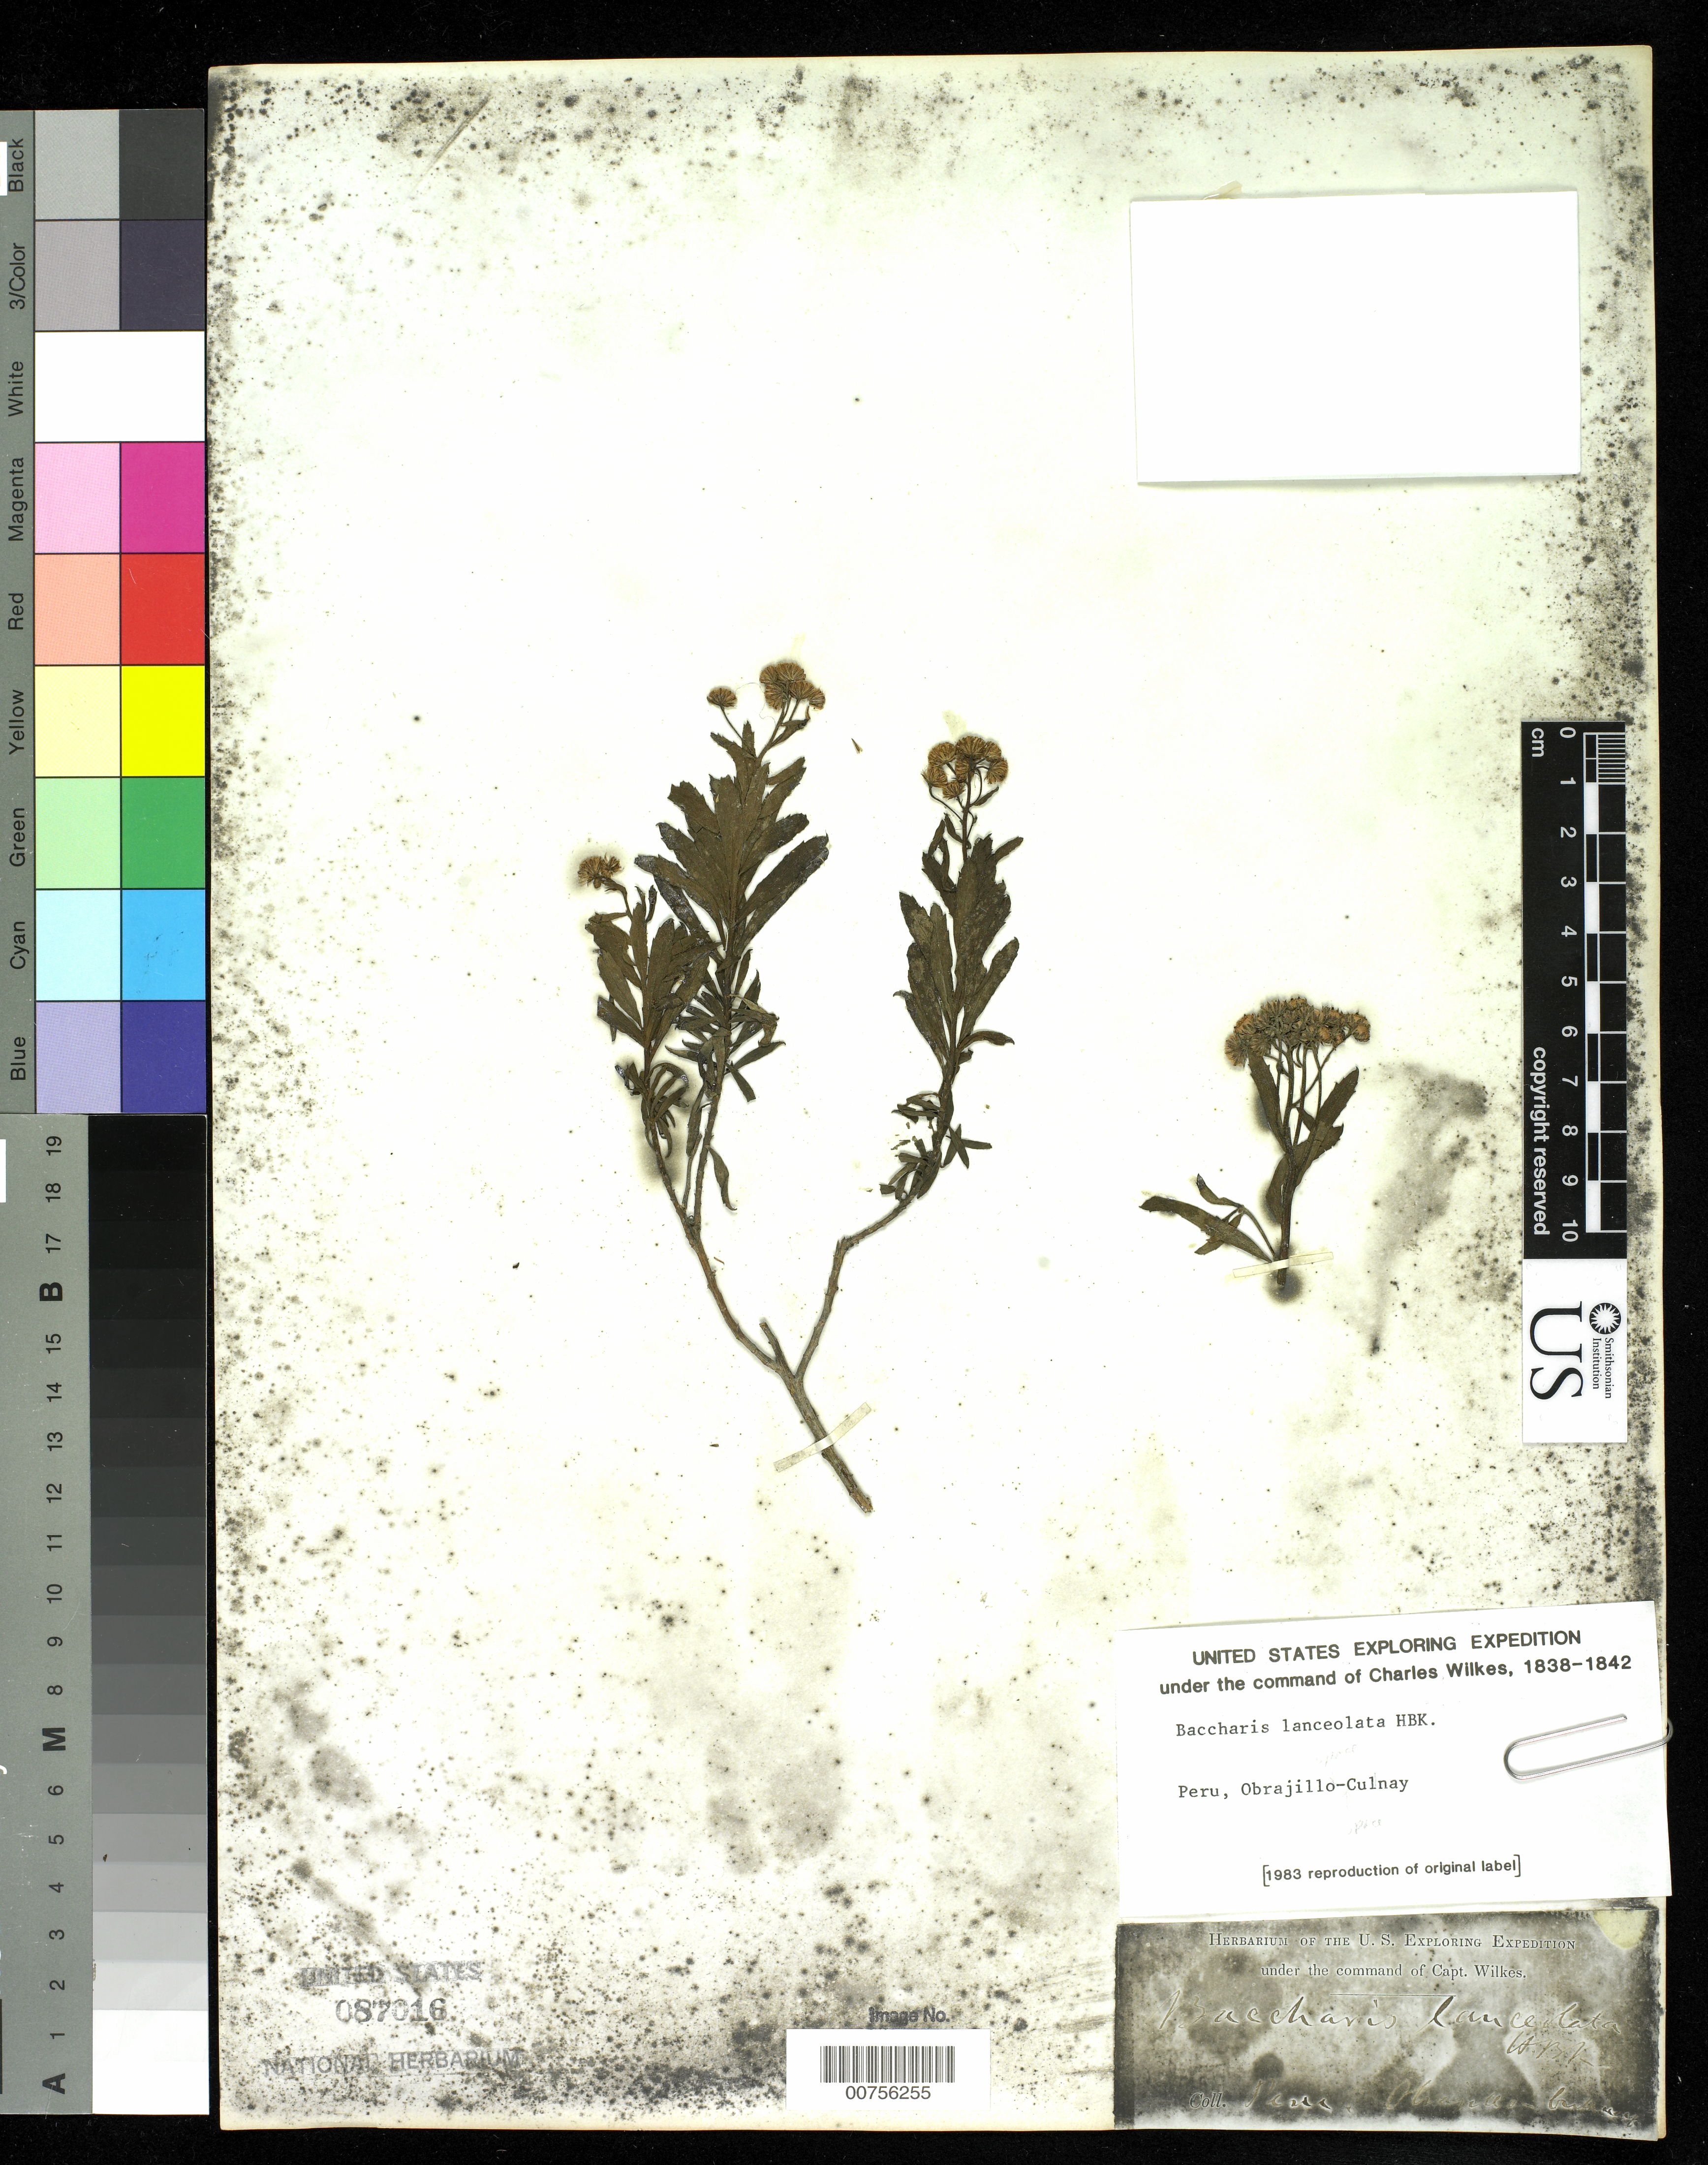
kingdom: Plantae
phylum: Tracheophyta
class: Magnoliopsida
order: Asterales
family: Asteraceae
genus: Baccharis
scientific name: Baccharis lanceolata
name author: Kunth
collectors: Wilkes Explor. Exped.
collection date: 1838/1842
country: Peru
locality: Obrajillo - Culnay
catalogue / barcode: US 87016